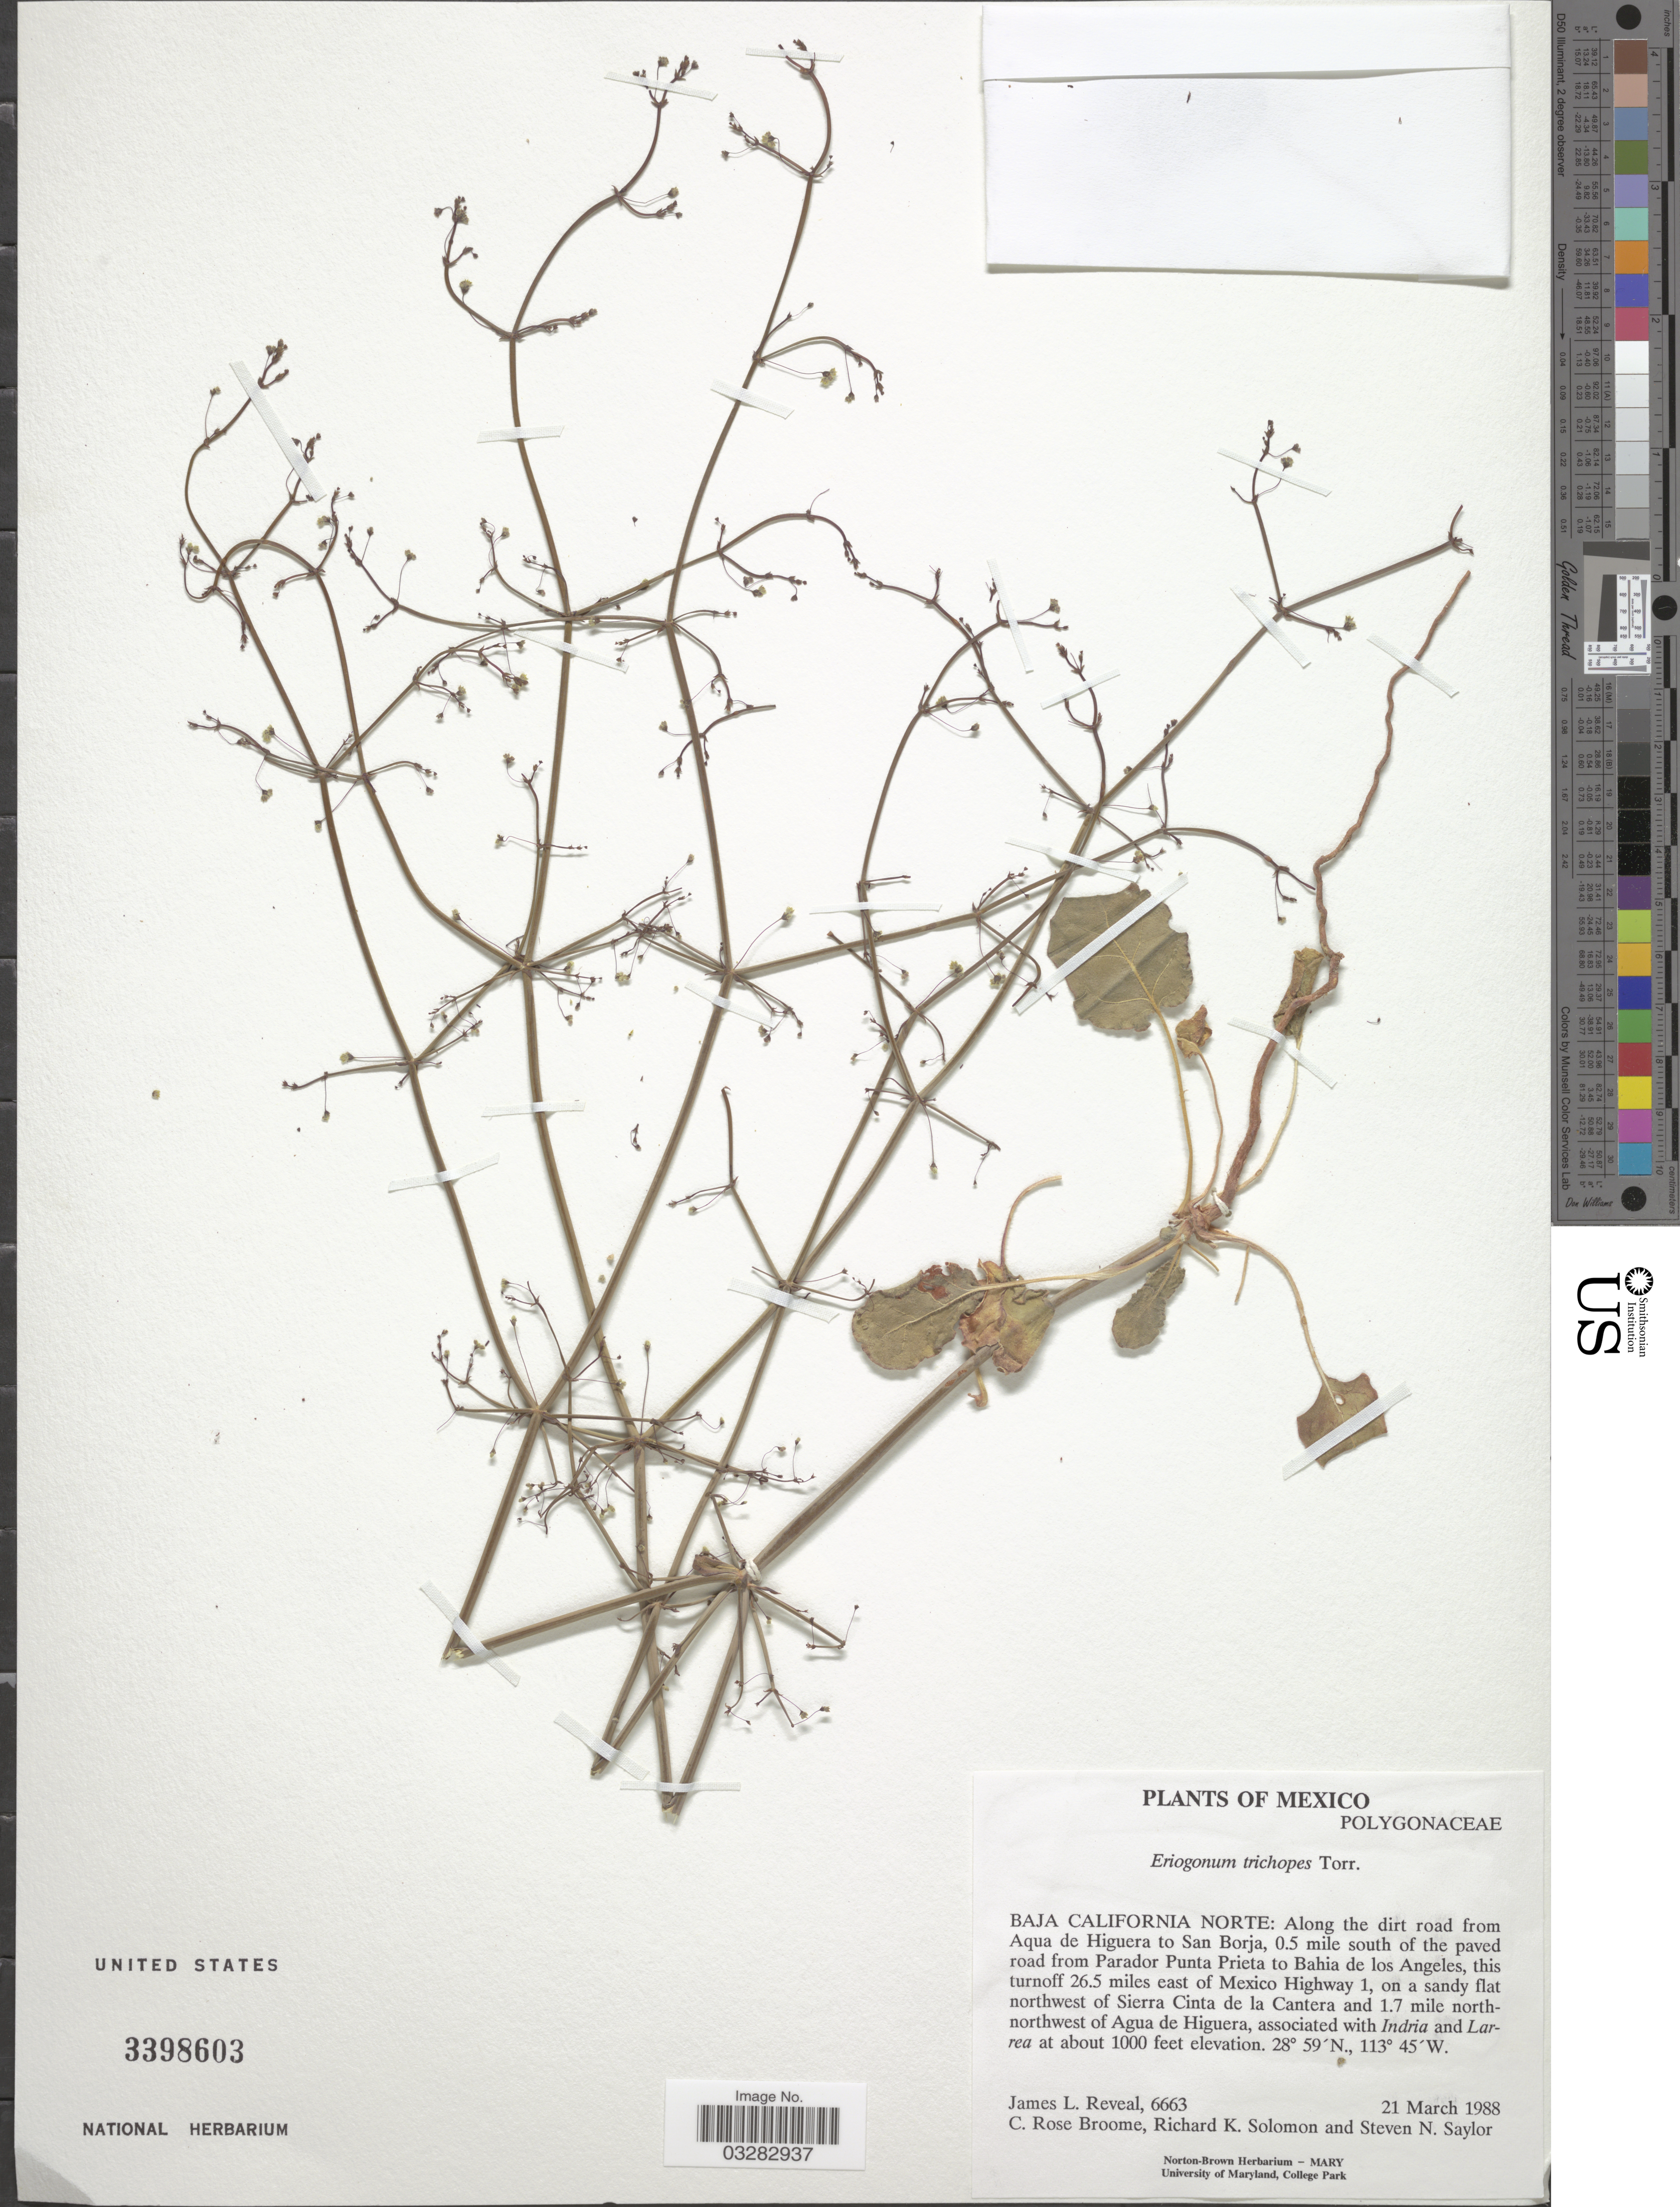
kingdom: Plantae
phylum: Tracheophyta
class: Magnoliopsida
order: Caryophyllales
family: Polygonaceae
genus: Eriogonum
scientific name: Eriogonum trichopes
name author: Torr.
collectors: J. L. Reveal, C. R. Broome, R. Solomon & S. Saylor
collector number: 6663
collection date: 1988-03-21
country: Mexico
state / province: Baja California Norte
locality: Along the dirt road from Aqua de Higuera to San Borja, 0.5 mile south of the paved road from Parador Punta Prieta to Bahia de los Angeles, this turnoff 26.5 miles east of Mexico Highway 1, on a sandy flat northwest of Sierra Cinta de la Cantera and 1.7 mile north-northwest of Agua de Higuera.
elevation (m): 305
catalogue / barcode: US 3398603